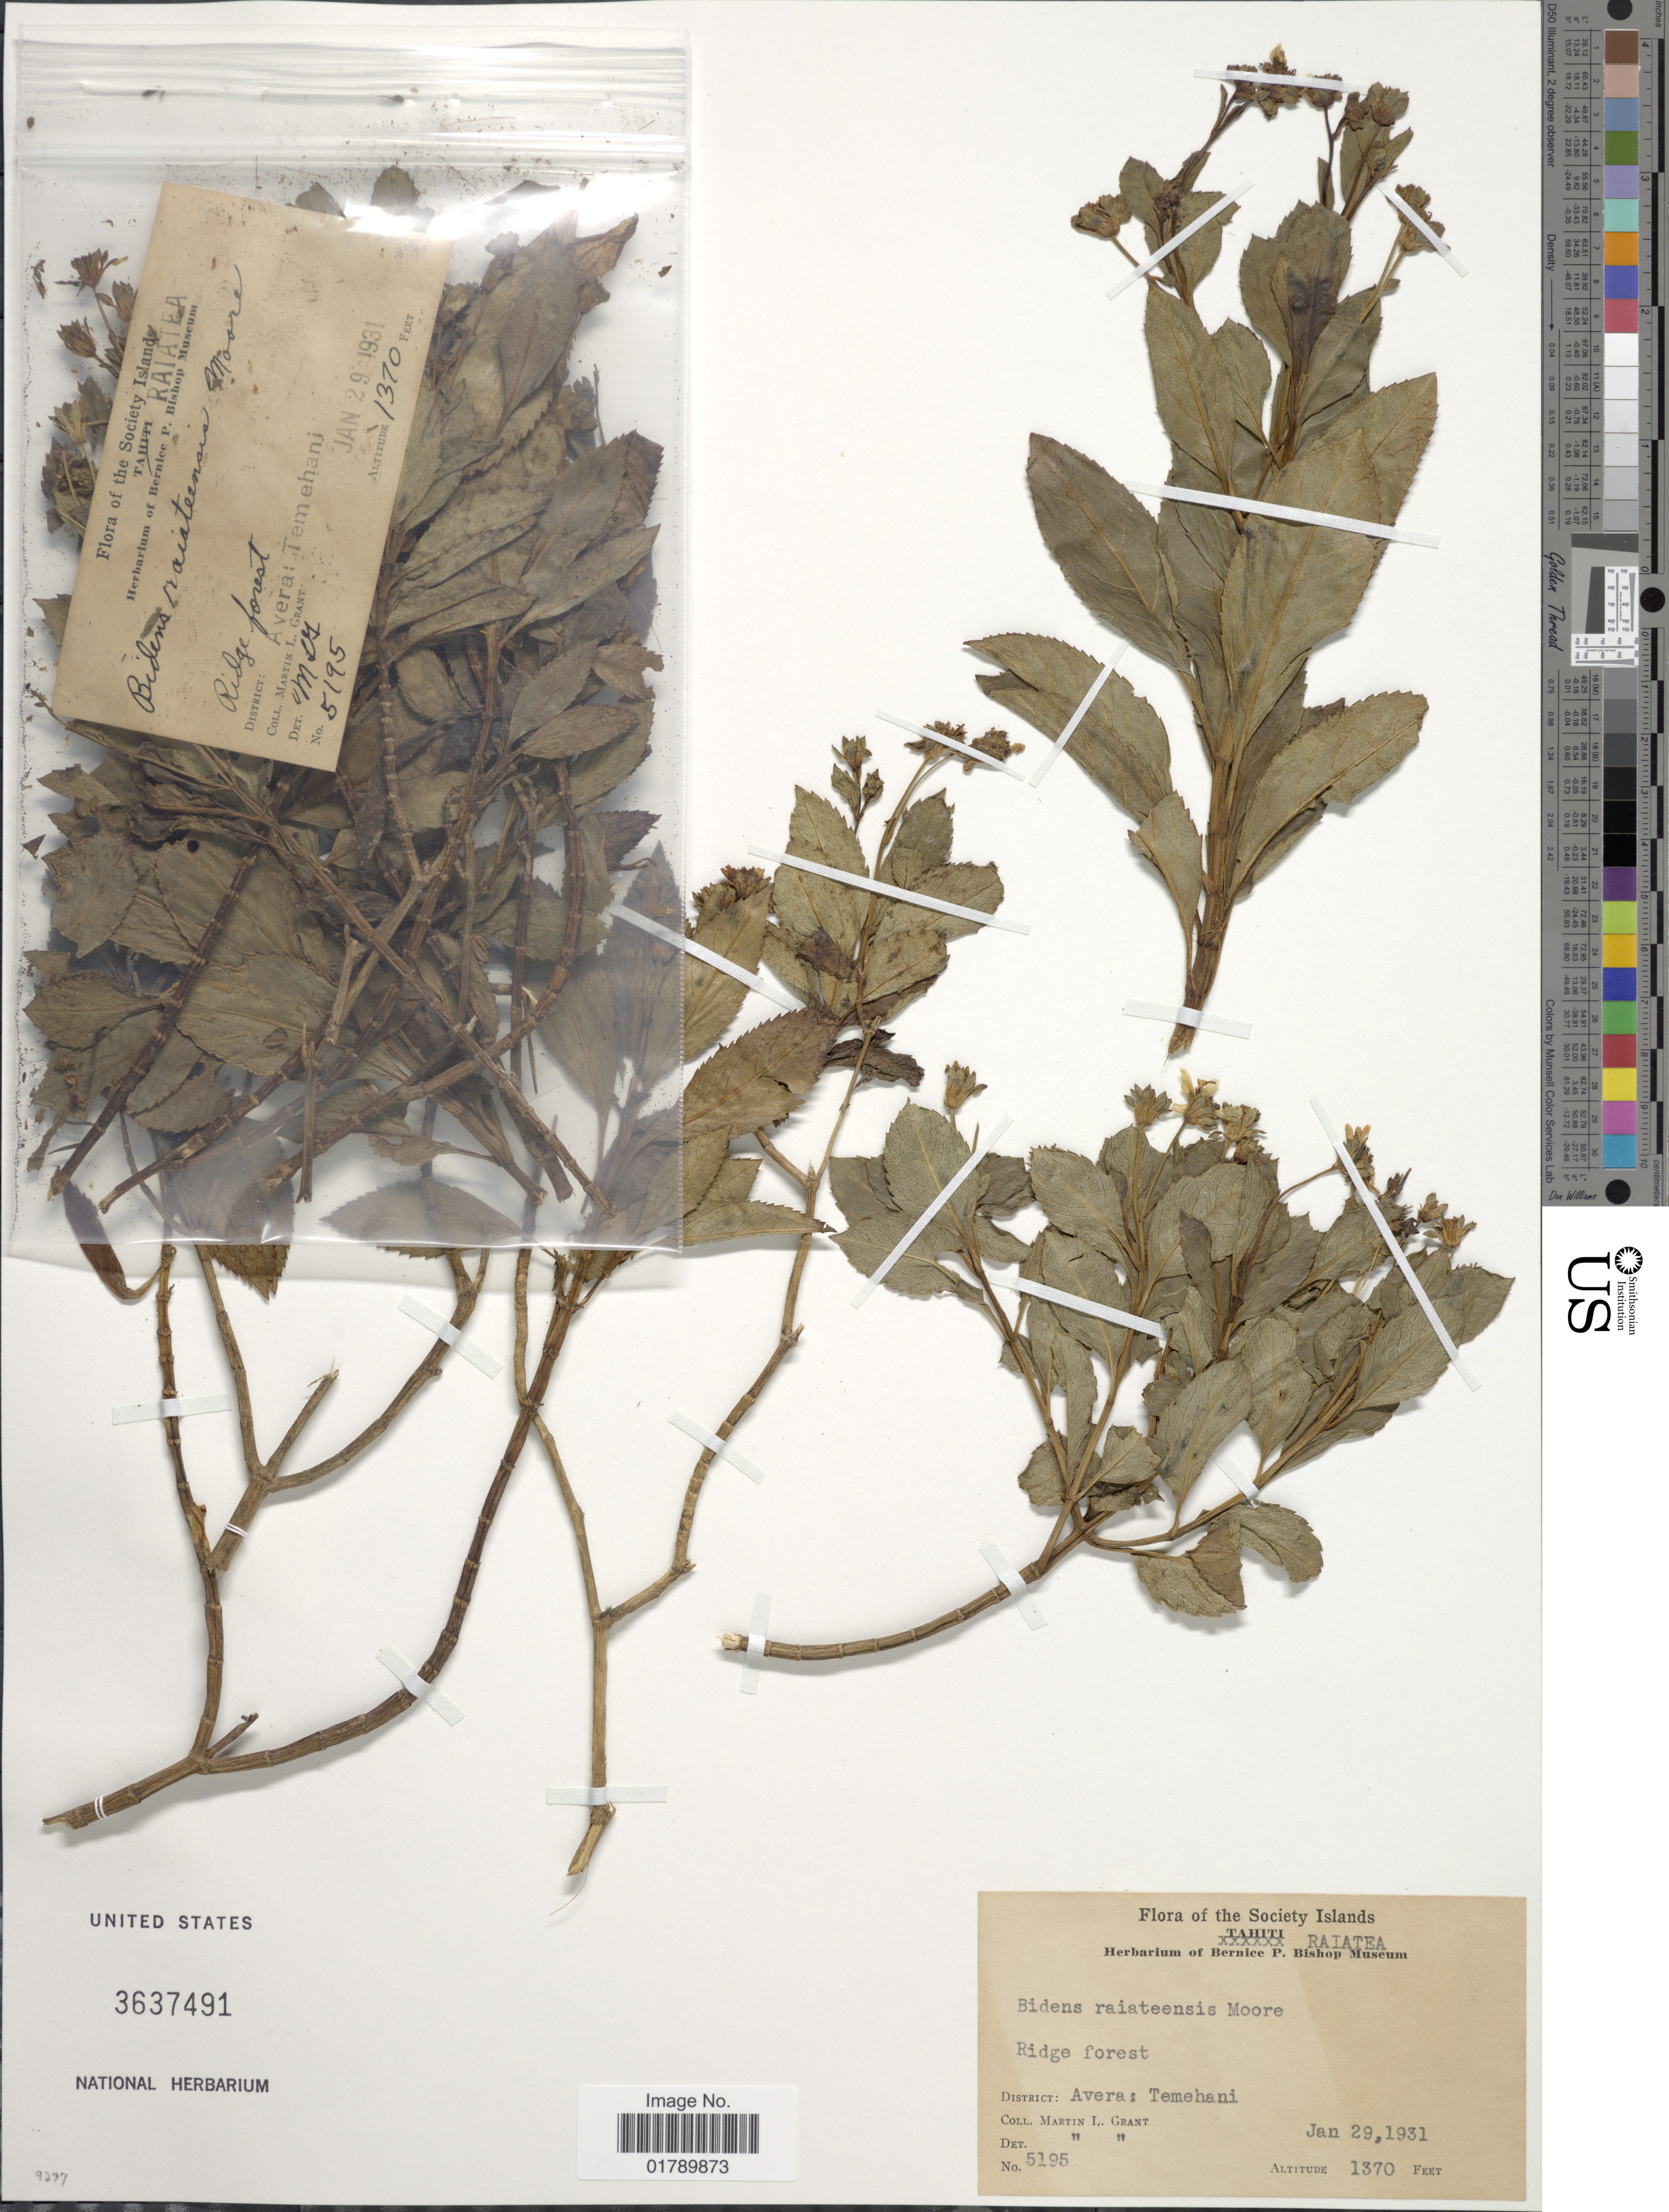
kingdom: Plantae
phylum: Tracheophyta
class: Magnoliopsida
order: Asterales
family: Asteraceae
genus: Bidens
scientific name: Bidens raiateensis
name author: J.W. Moore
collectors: M. L. Grant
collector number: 5195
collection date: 1931-01-29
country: French Polynesia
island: Raiatea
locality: The Society Islands. Raiatea. District: Avera: Temehani.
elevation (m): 418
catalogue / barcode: US 3637491